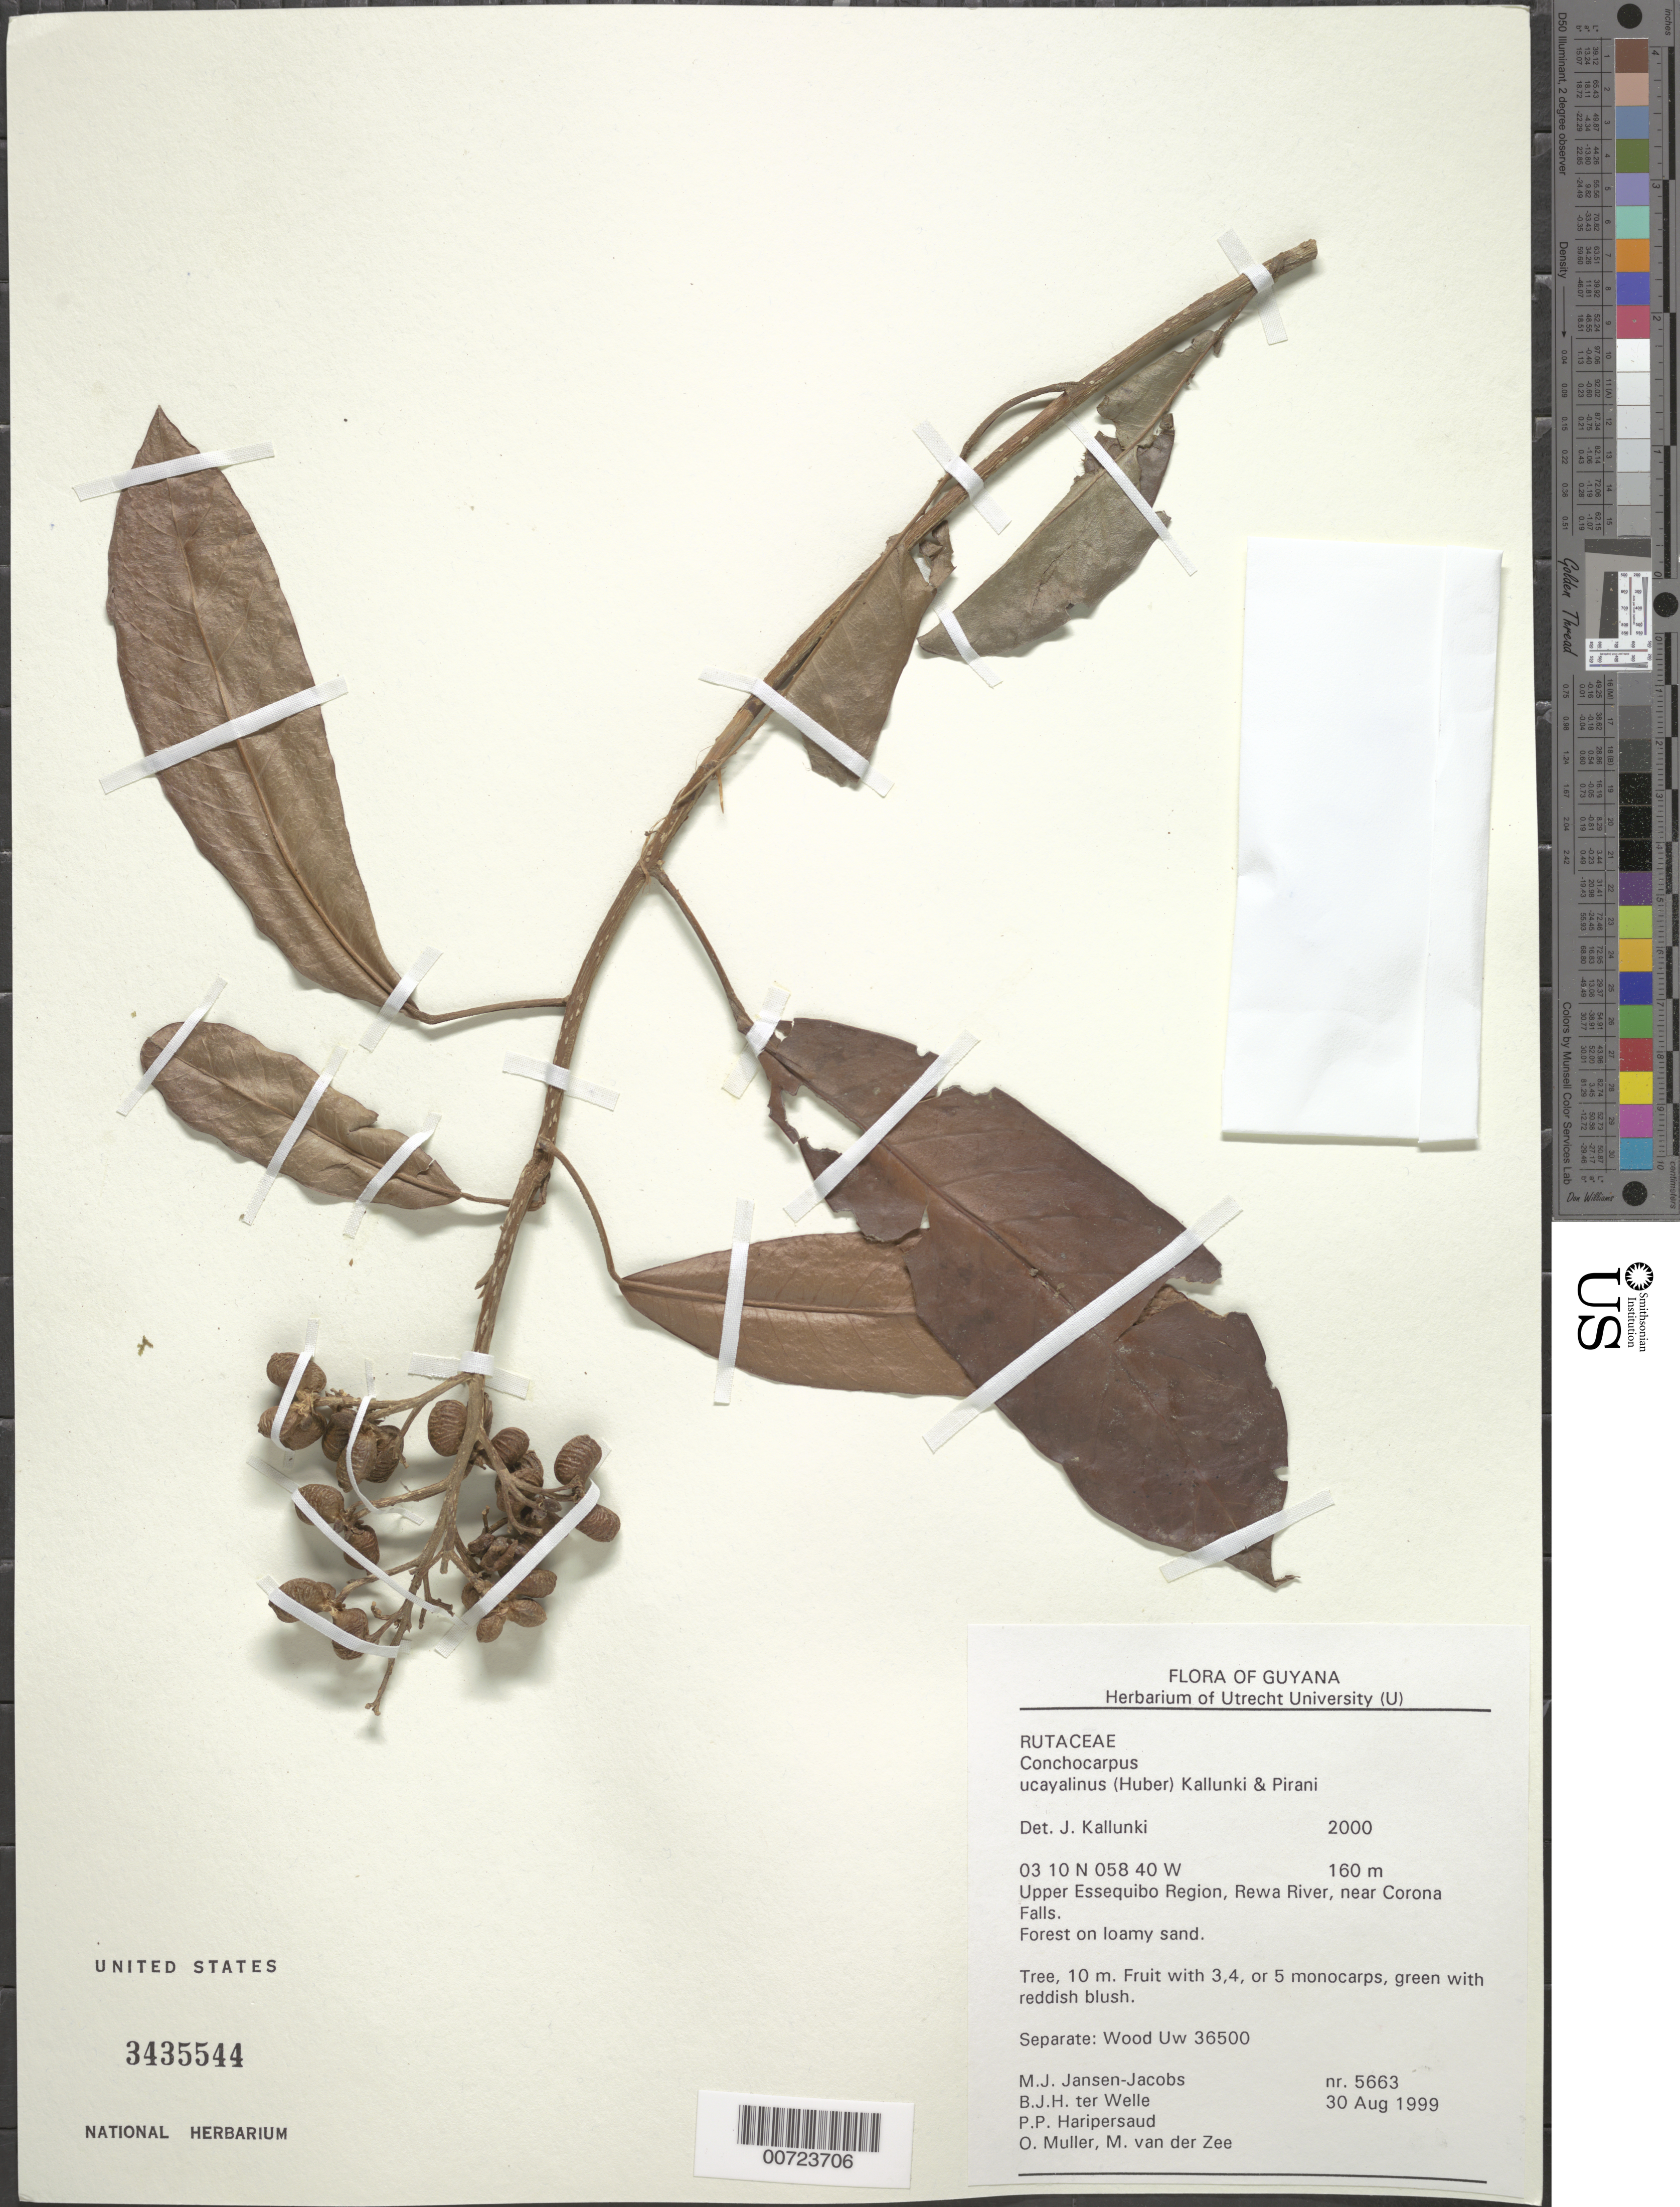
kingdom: Plantae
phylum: Tracheophyta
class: Magnoliopsida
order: Sapindales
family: Rutaceae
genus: Conchocarpus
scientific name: Conchocarpus ucayalinus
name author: (Huber) Kallunki & Pirani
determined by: Kallunki, Jacquelyn A.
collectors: M. J. Jansen-Jacobs, B. Welle, P. Haripersaud, O. Muller & M. van der Zee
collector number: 5663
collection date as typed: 30-Aug-99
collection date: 1999-08-30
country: Guyana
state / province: U. Takutu-U. Essequibo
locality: Rewa River, near Corona Falls, Upper Essequibo Region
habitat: Forest on loamy sand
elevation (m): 160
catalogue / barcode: US 3435544